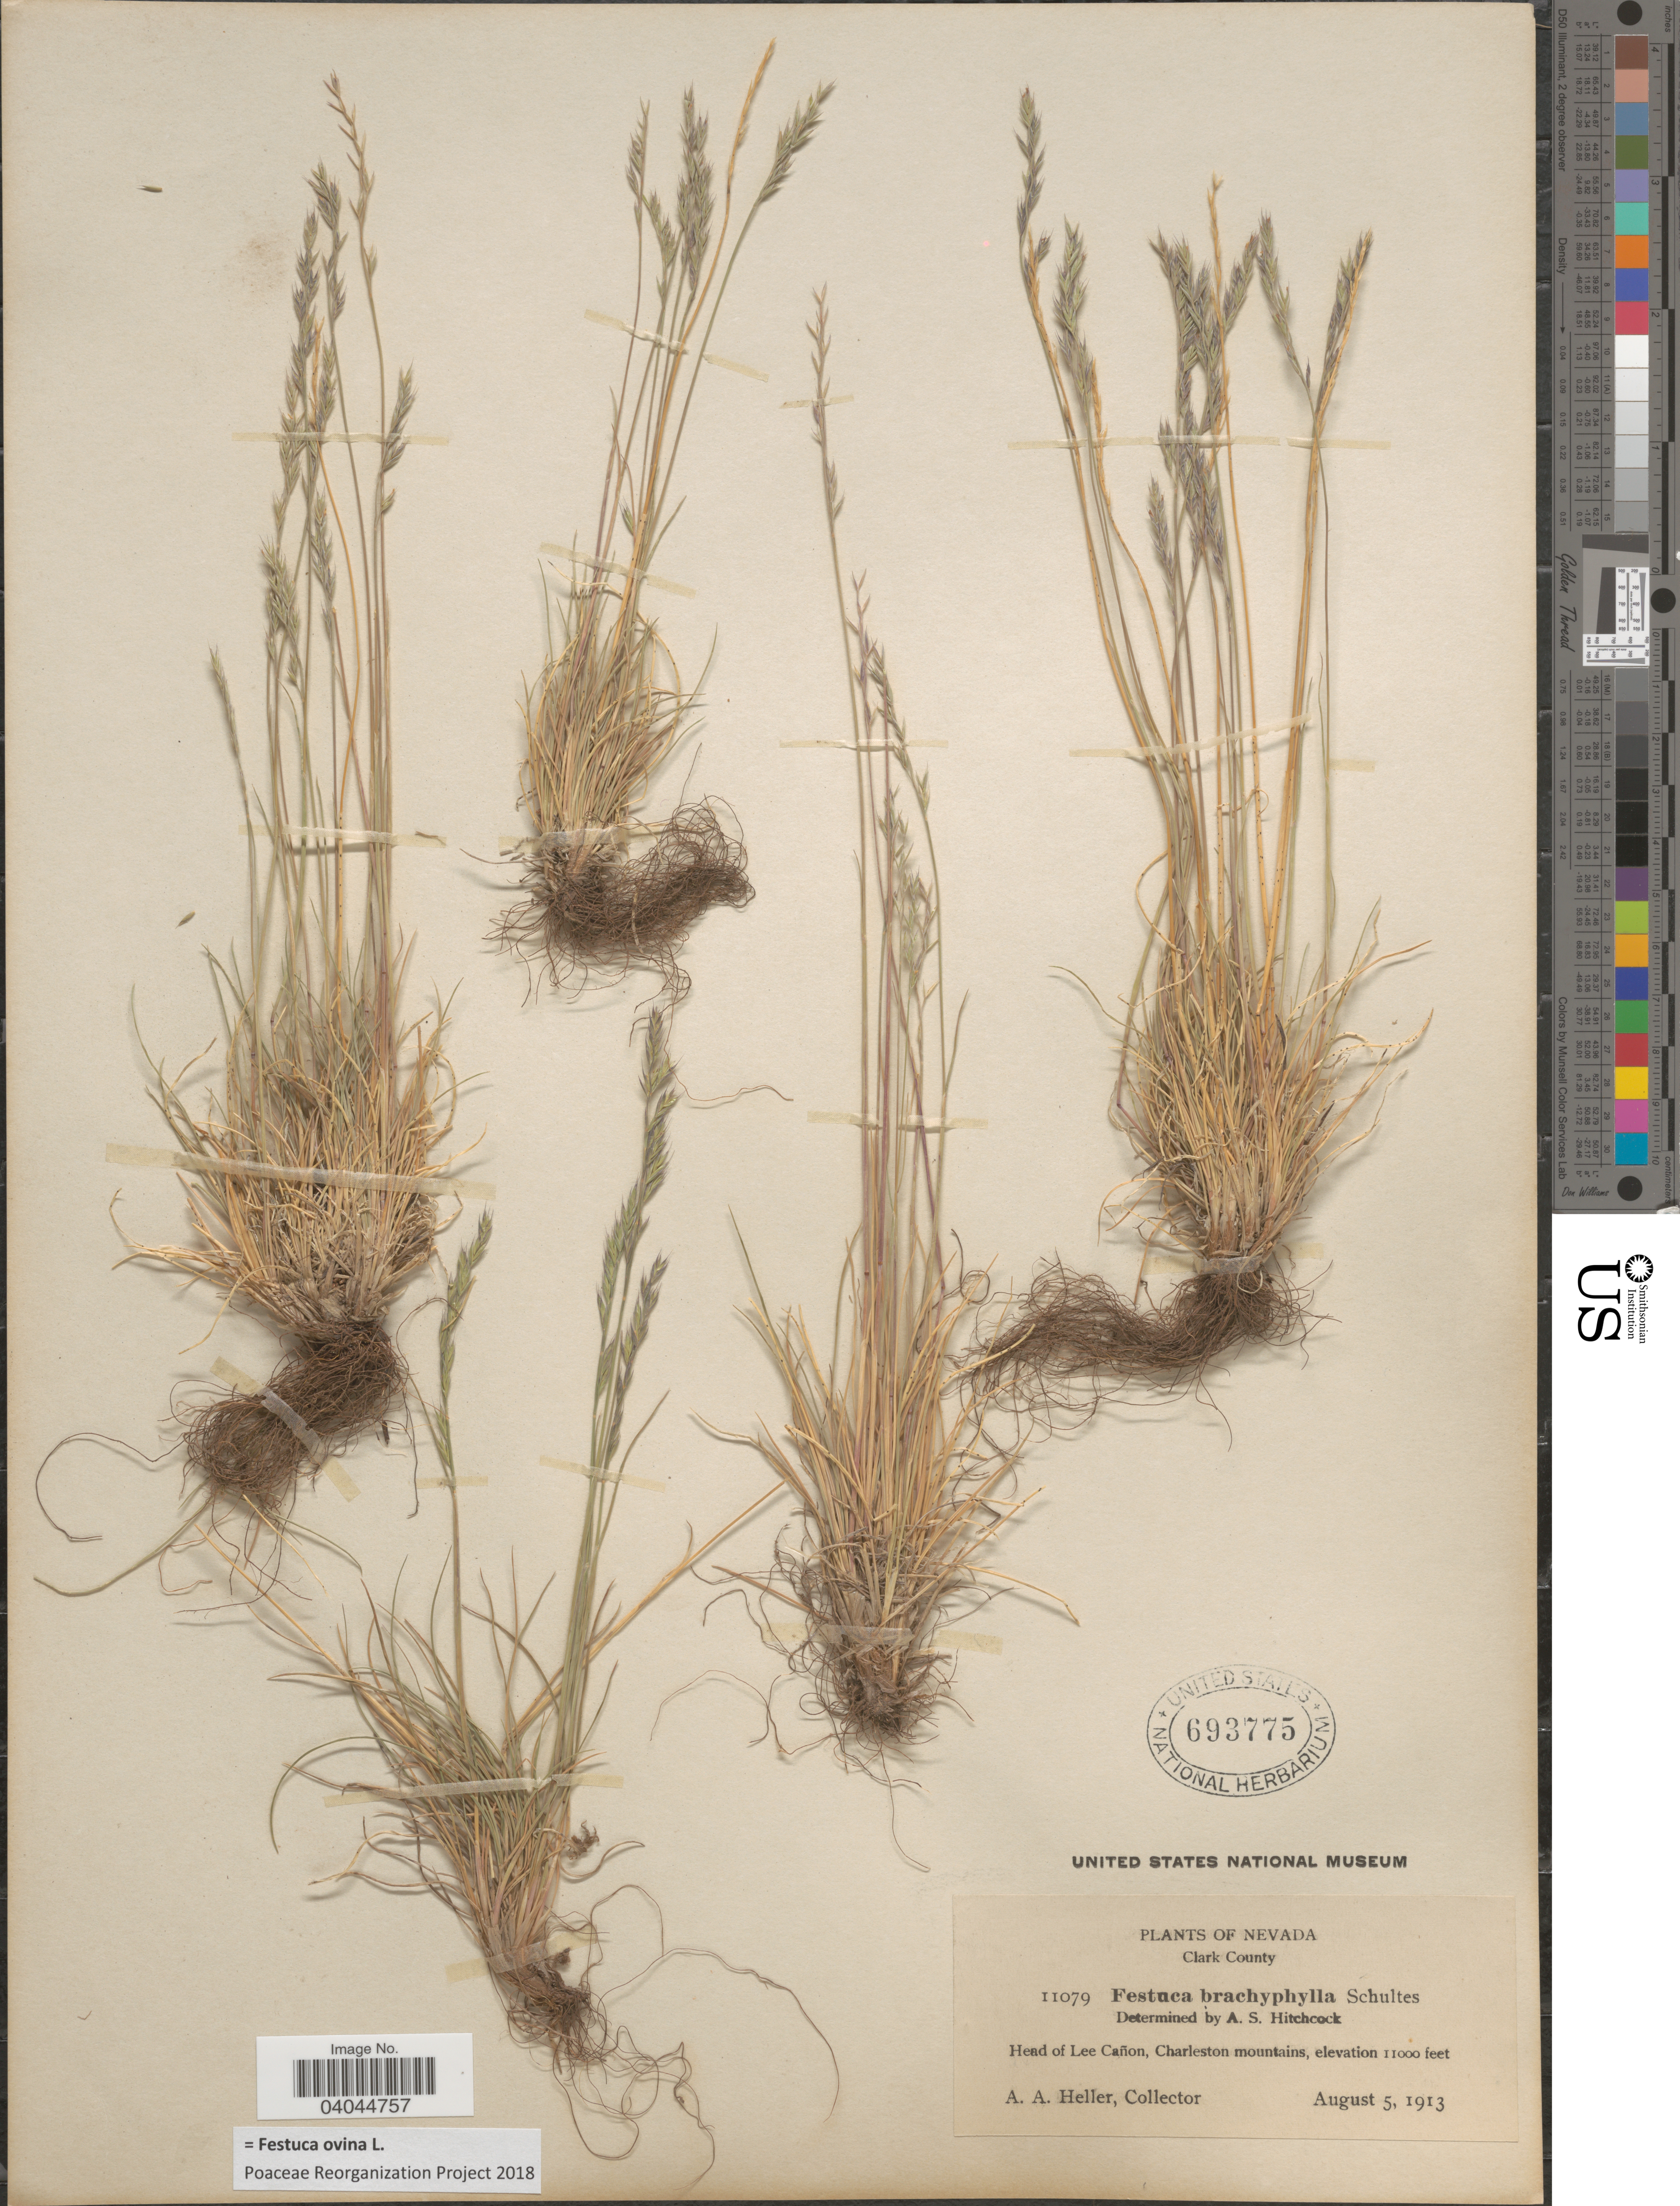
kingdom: Plantae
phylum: Tracheophyta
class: Liliopsida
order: Poales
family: Poaceae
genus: Festuca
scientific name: Festuca ovina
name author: L.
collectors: A. A. Heller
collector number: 11079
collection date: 1913-08-05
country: United States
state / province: Nevada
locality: Clark County. Head of Lee Cañon, Charleston mountains.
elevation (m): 3353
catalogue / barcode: US 693775